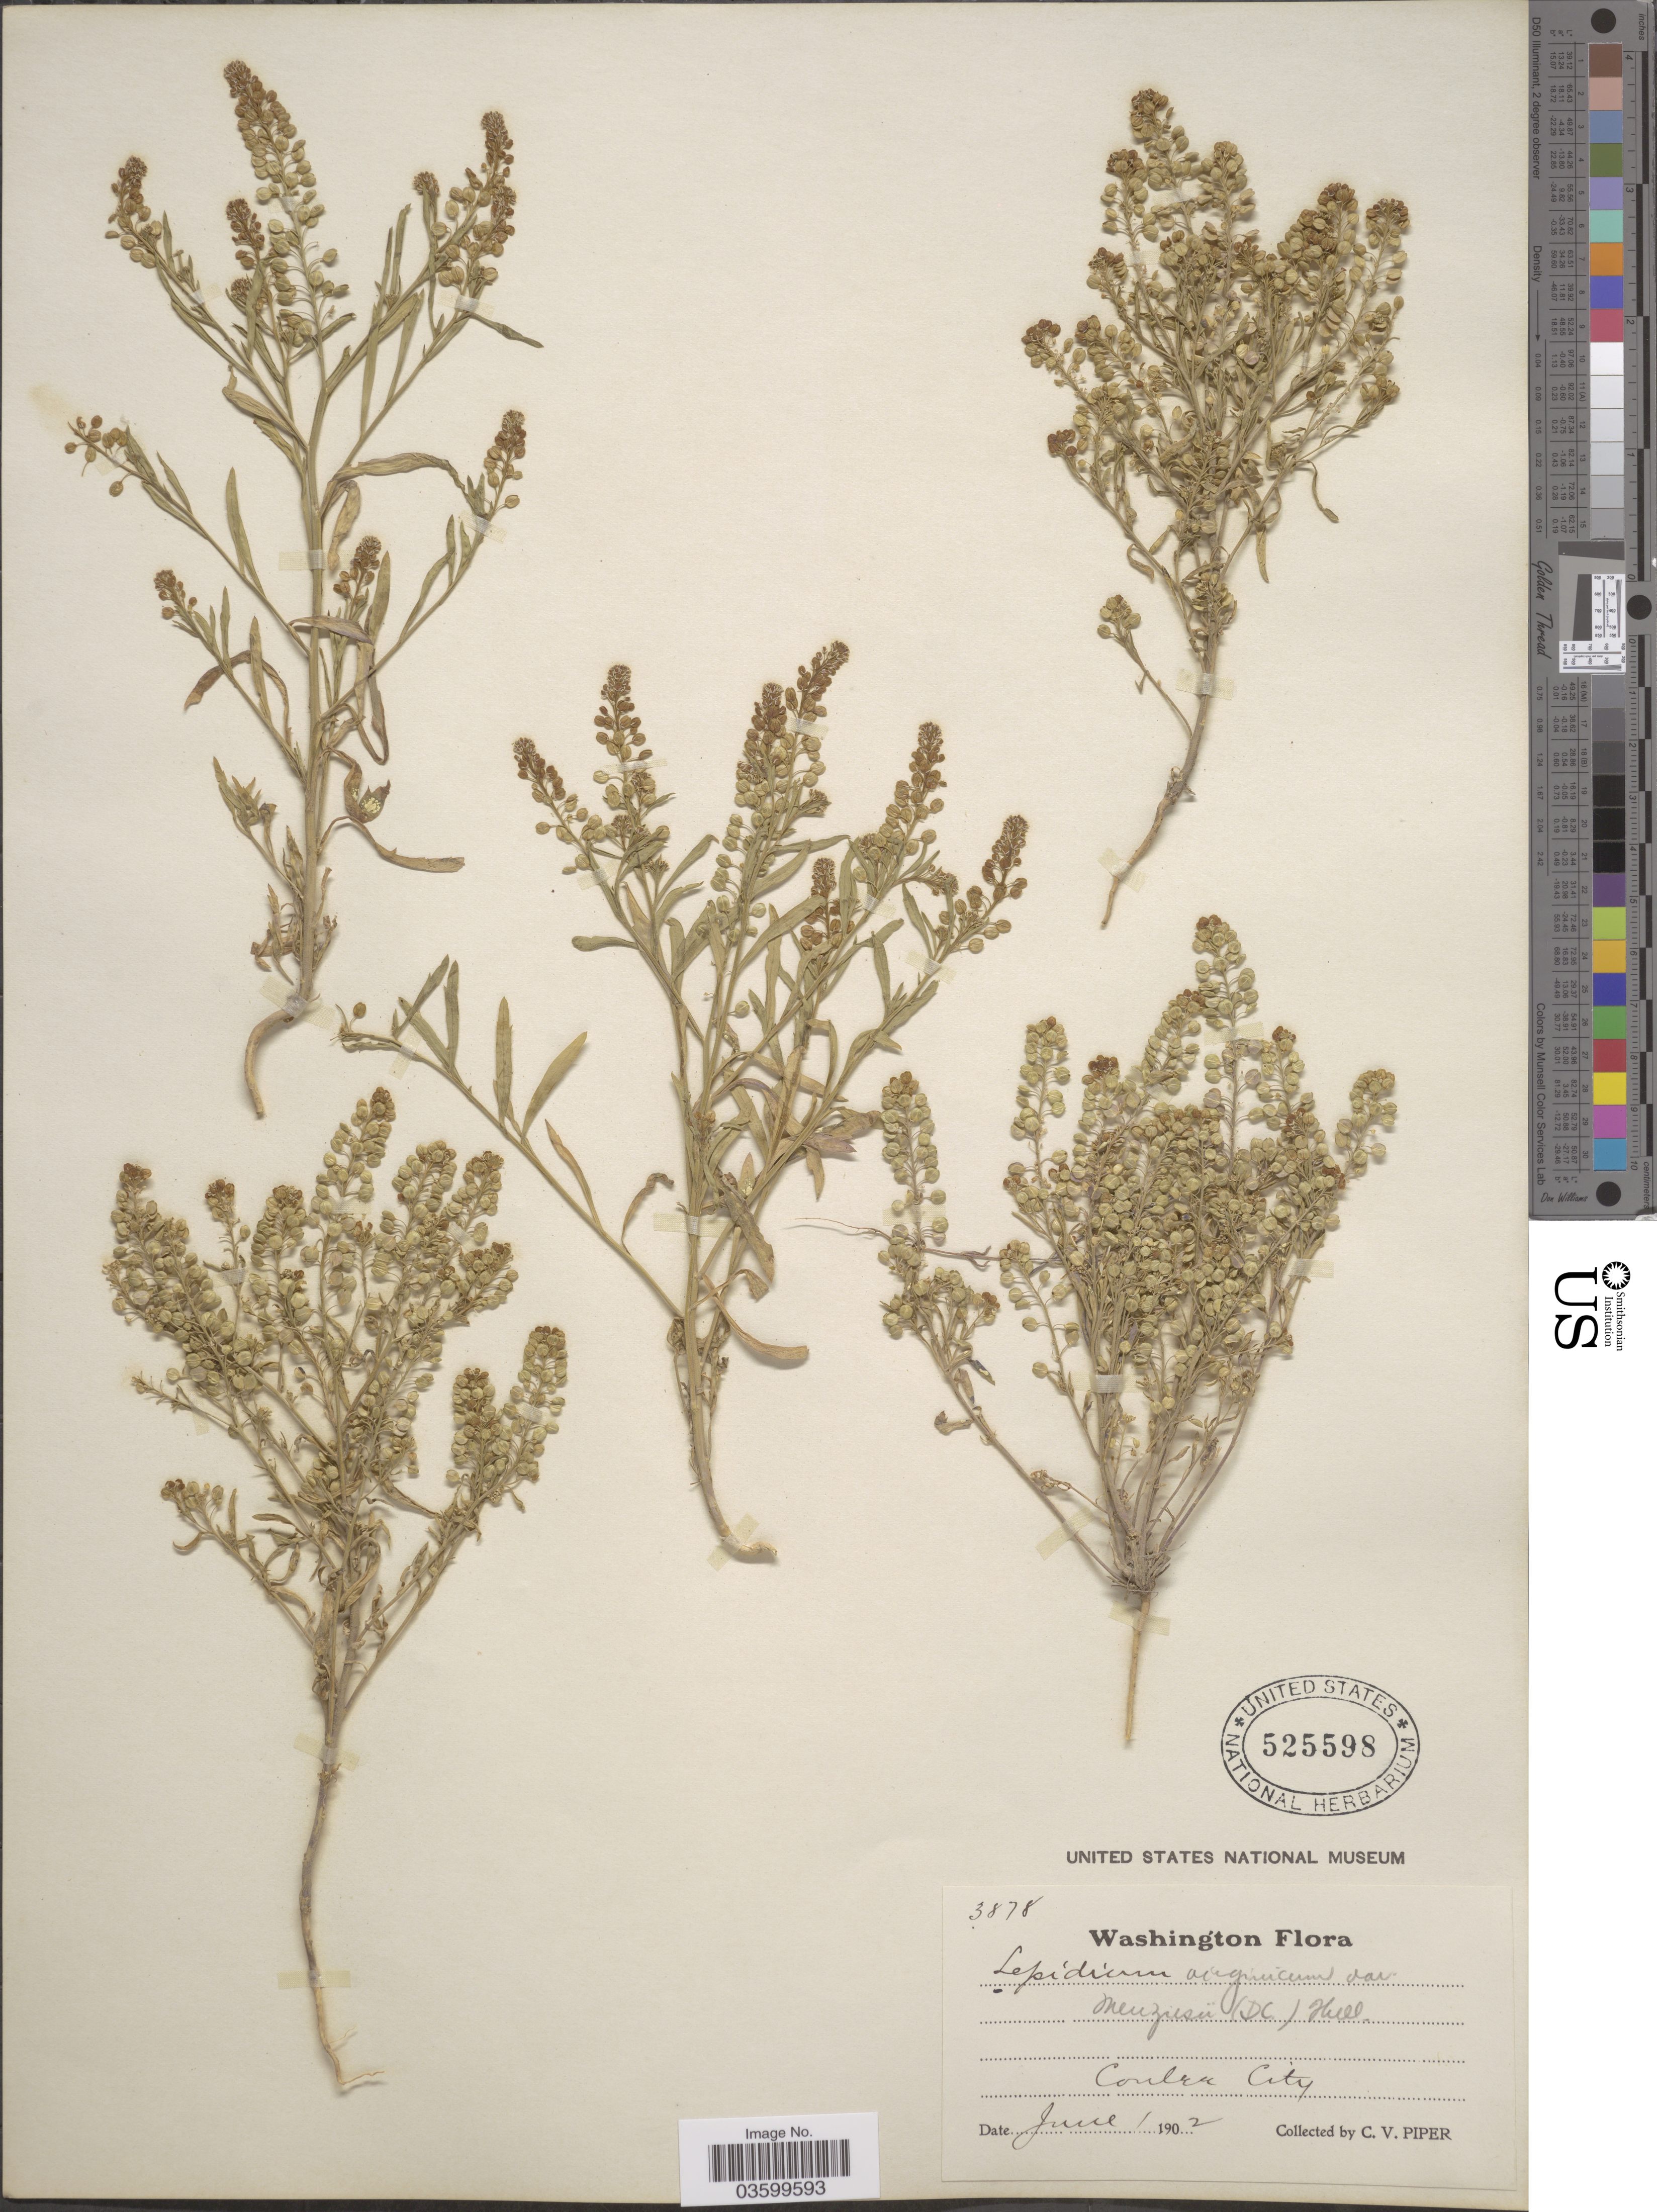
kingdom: Plantae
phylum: Tracheophyta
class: Magnoliopsida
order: Brassicales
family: Brassicaceae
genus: Lepidium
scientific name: Lepidium virginicum var. pubescens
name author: (Greene) C.L. Hitchc.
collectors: C. V. Piper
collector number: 3878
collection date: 1902-06-01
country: United States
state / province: Washington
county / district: Grant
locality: Coulee City.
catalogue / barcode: US 525598